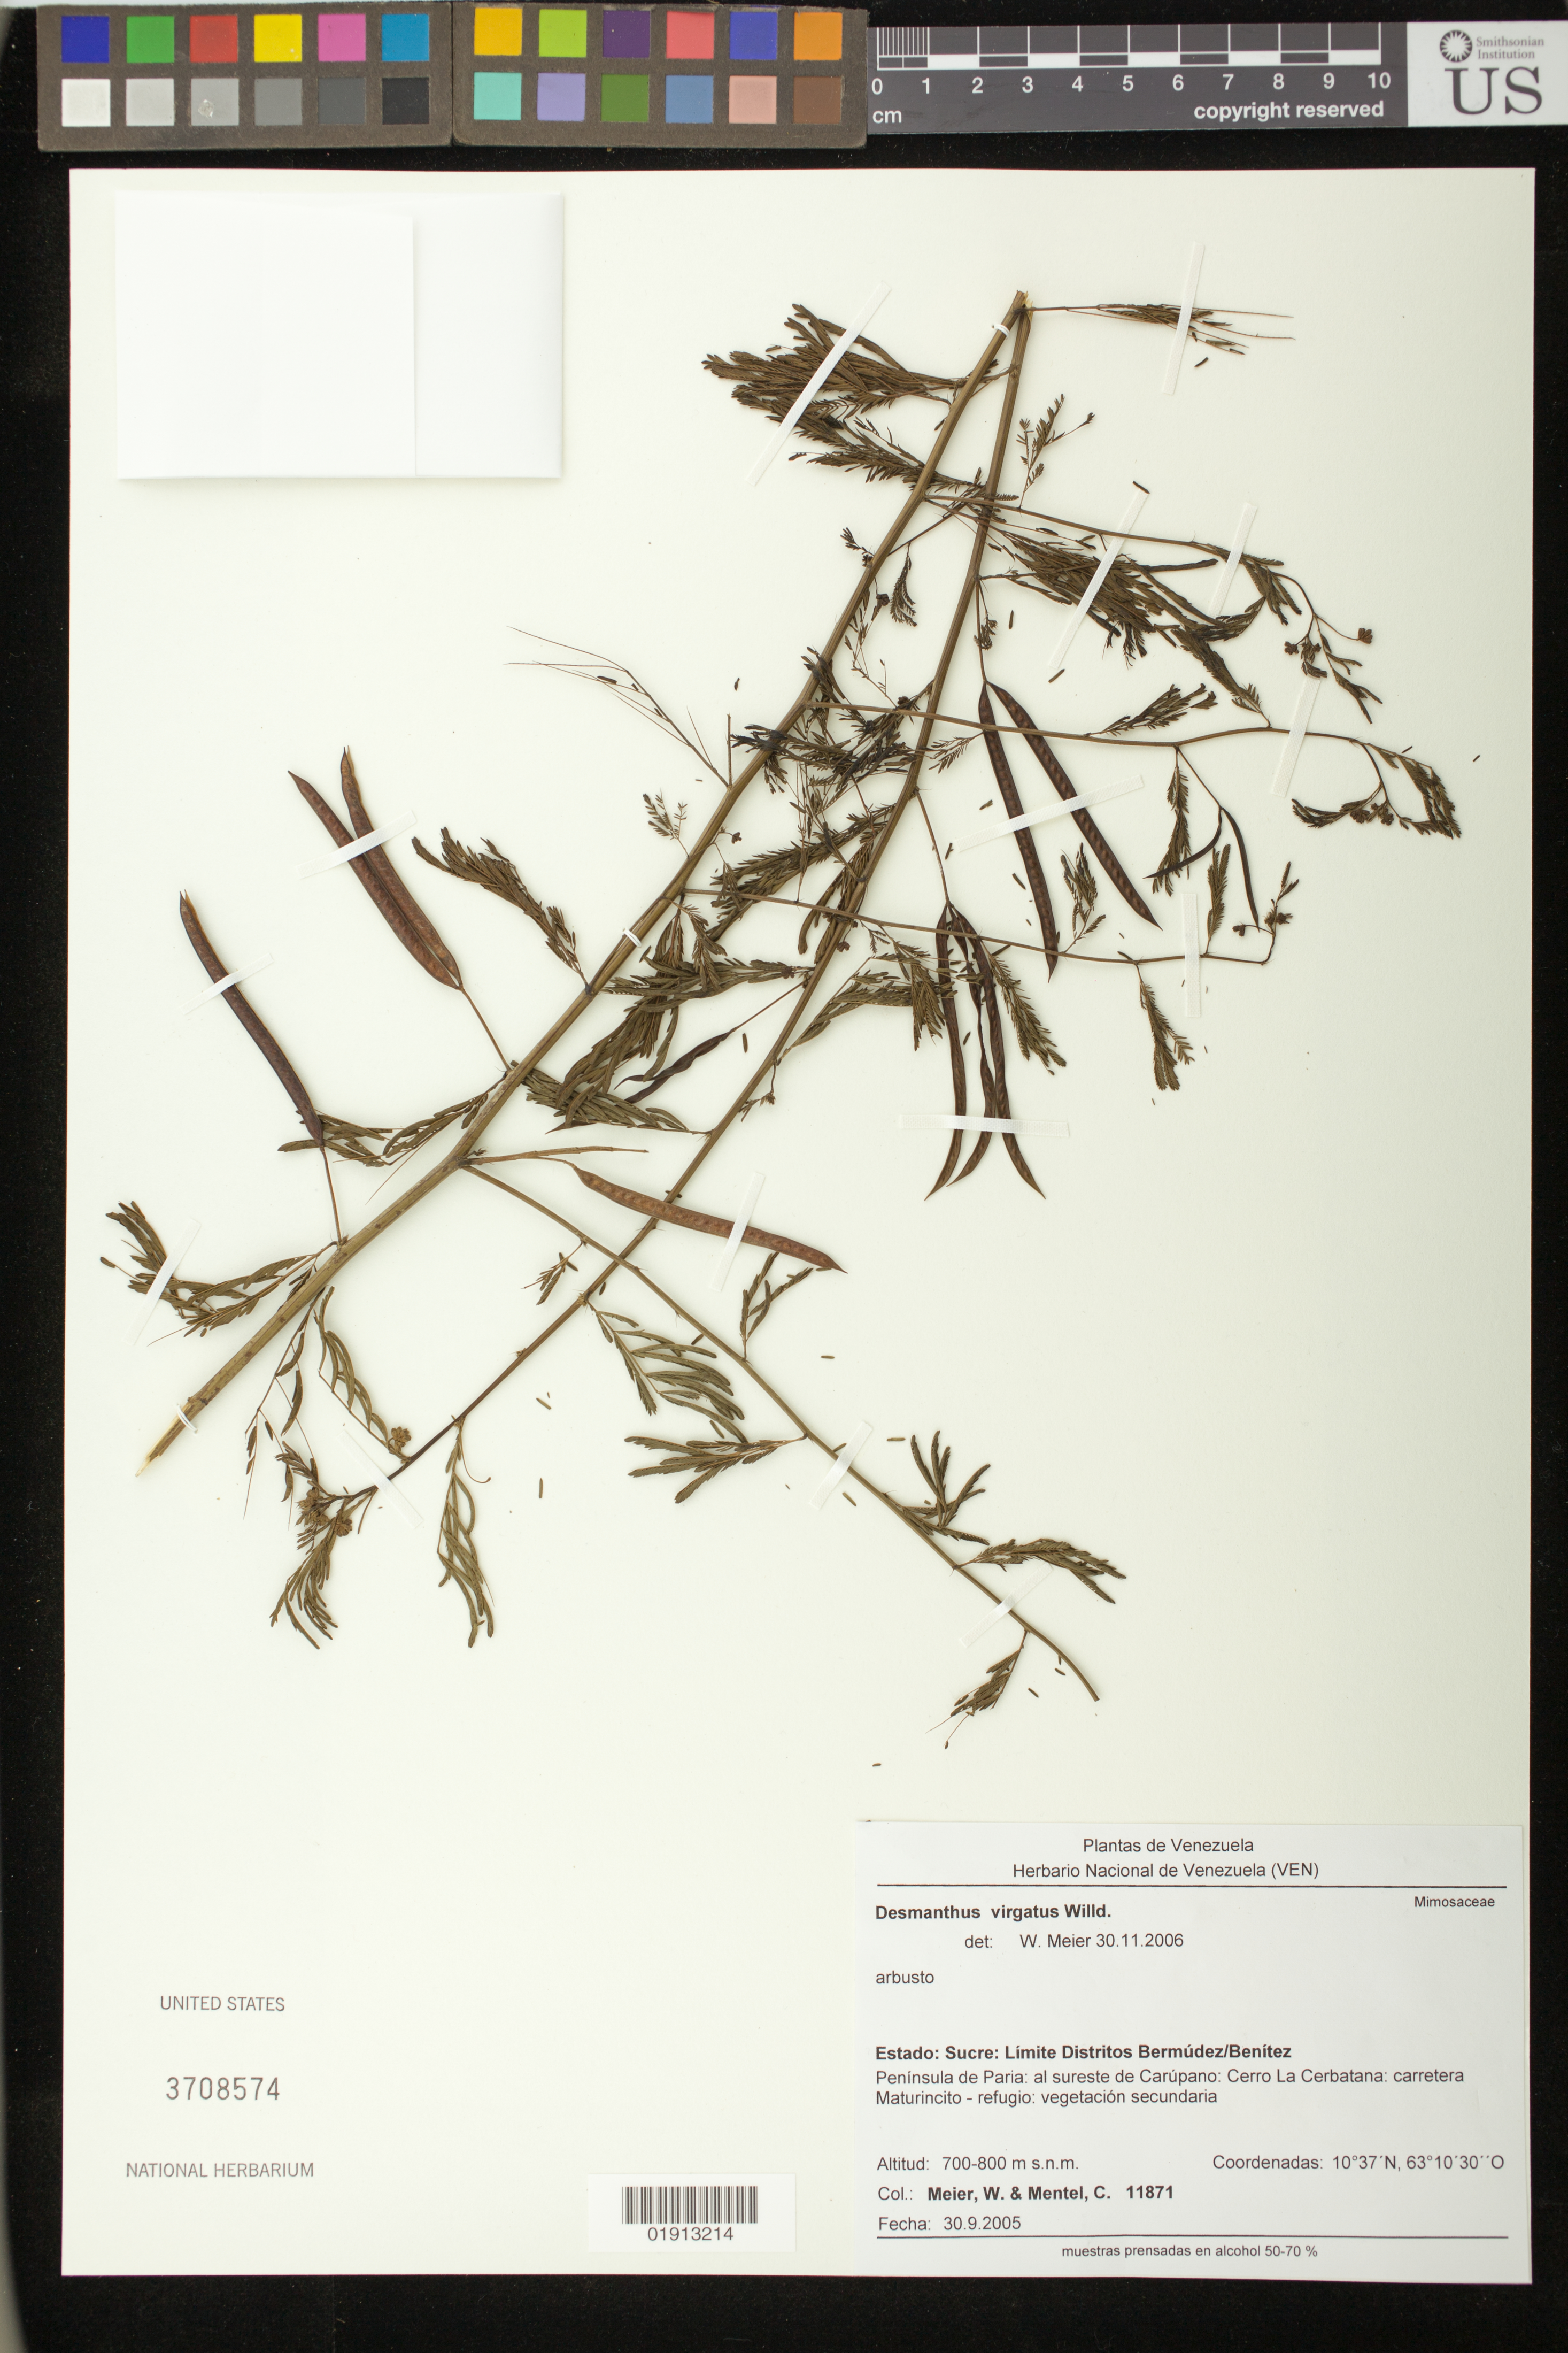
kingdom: Plantae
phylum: Tracheophyta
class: Magnoliopsida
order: Fabales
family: Fabaceae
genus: Desmanthus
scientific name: Desmanthus virgatus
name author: (L.) Willd.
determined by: Meier, Winfried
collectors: W. Meier & C. Mentel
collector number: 11871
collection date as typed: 30 Sep 2005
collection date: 2005-09-30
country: Venezuela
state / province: Sucre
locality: Estado: Sucre. Limite Distritos Bermúdez/Benítez. Peninsula de Paria: al sureste de Carúpano, Cerro La Cerbatana, carretera Maturincito-refugio.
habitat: Vegetacion secundaria.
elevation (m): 700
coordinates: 10 37 N, 63 10 30 O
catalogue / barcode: US 3708574